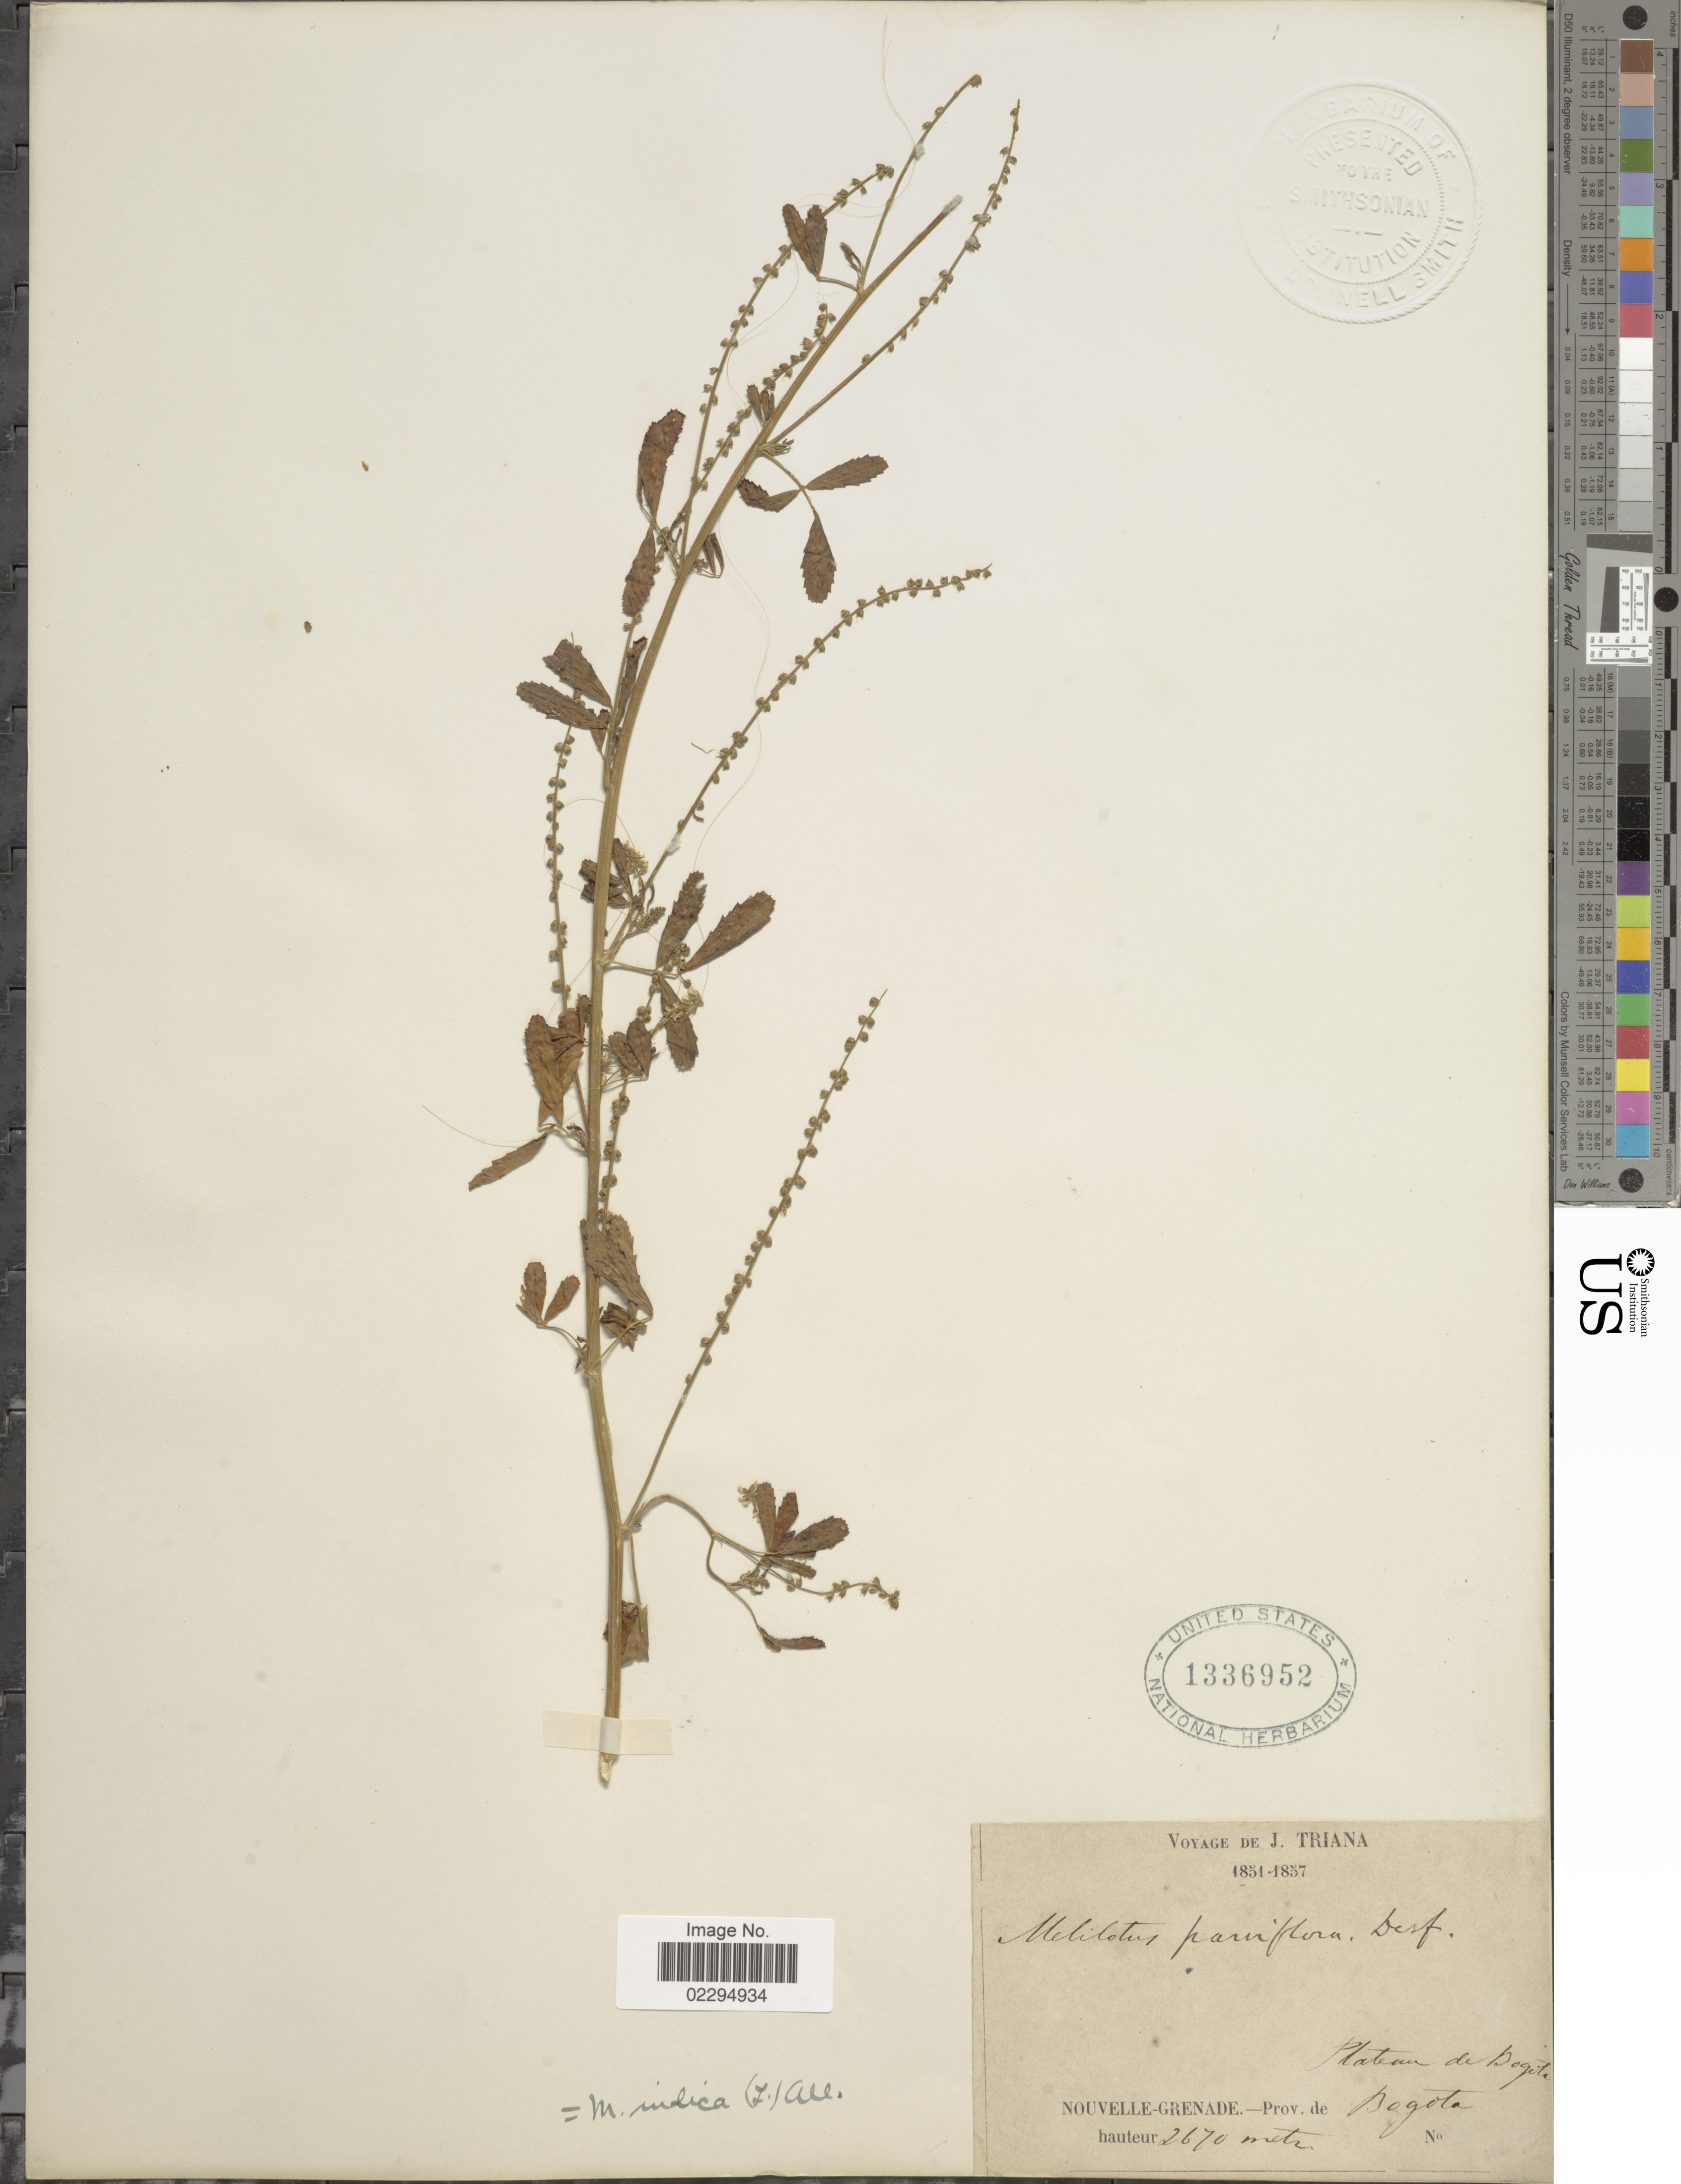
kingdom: Plantae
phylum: Tracheophyta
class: Magnoliopsida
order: Fabales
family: Fabaceae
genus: Melilotus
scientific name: Melilotus indicus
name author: (L.) All.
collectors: J. Triana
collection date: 1851/1857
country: Colombia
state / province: Bogota D.C.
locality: Plateau de Bogota, Nouvelle-Grenade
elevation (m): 2670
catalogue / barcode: US 1336952